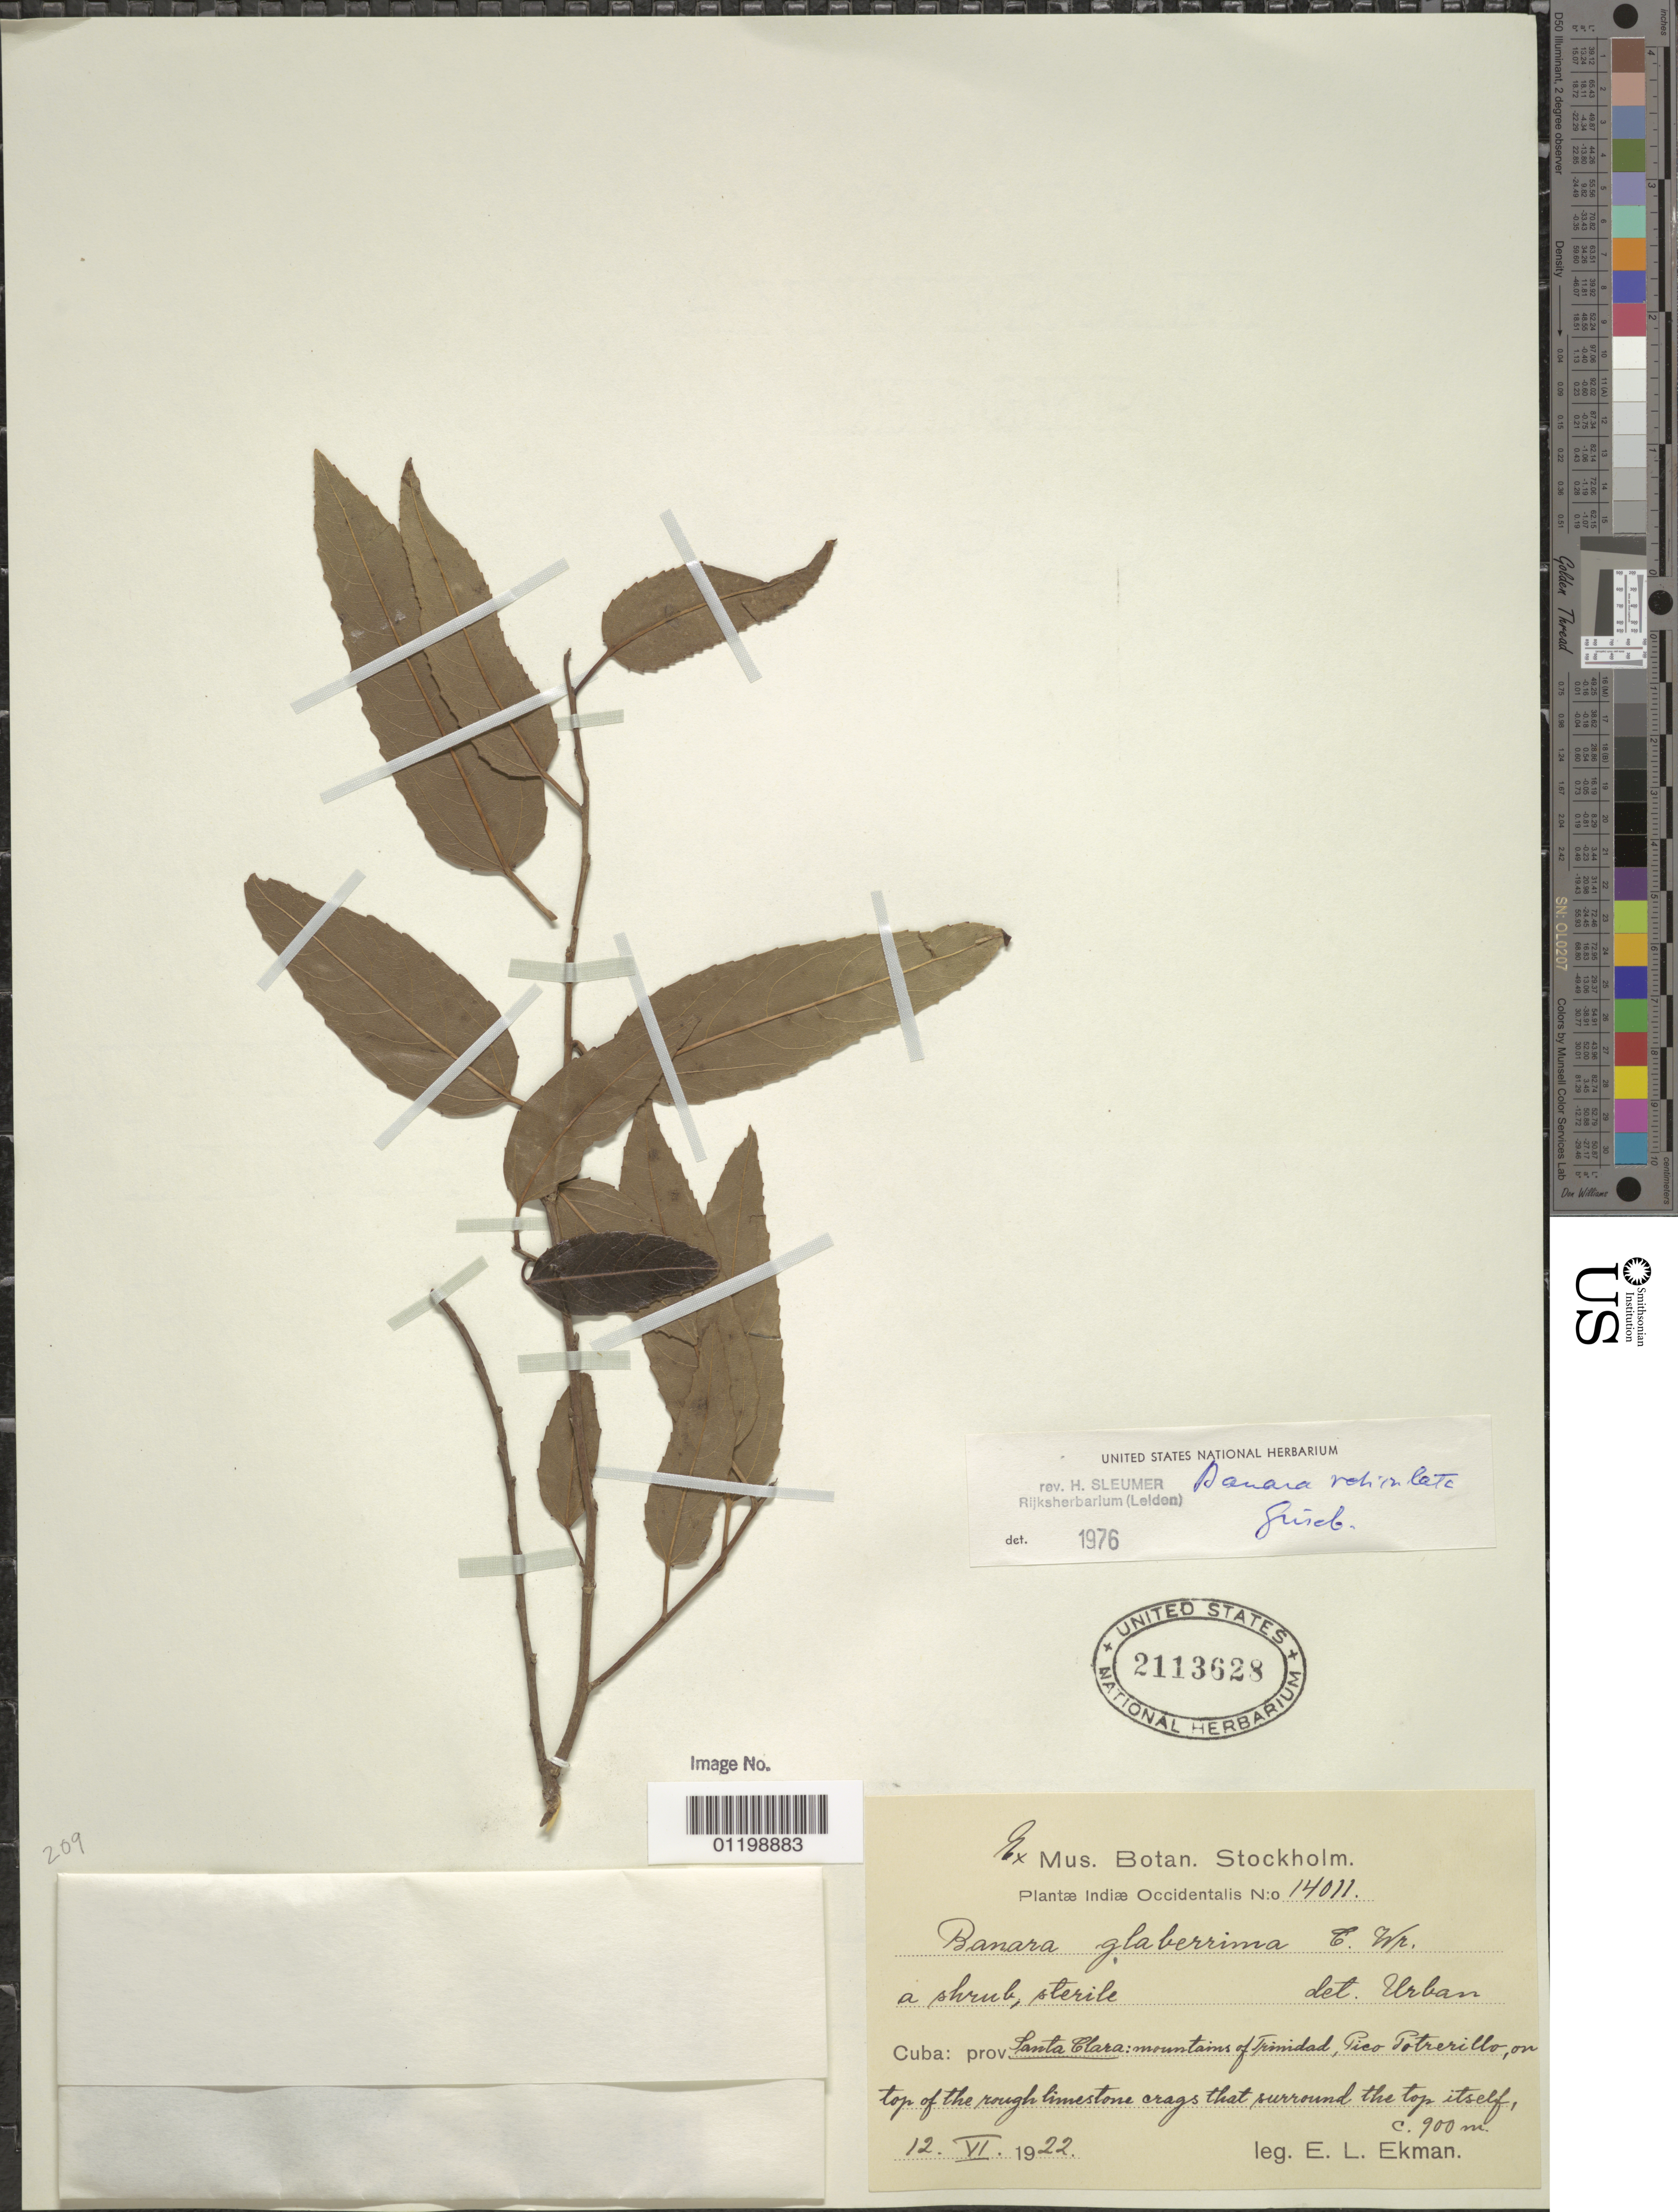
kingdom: Plantae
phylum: Tracheophyta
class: Magnoliopsida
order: Malpighiales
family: Salicaceae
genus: Banara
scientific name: Banara reticulata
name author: Griseb.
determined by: Sleumer, H. O.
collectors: E. L. Ekman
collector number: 14011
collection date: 1922-06-12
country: Cuba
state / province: Villa Clara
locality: Santa Clara, mountains of Trinidad, Pico Potrerillo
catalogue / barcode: US 2113628